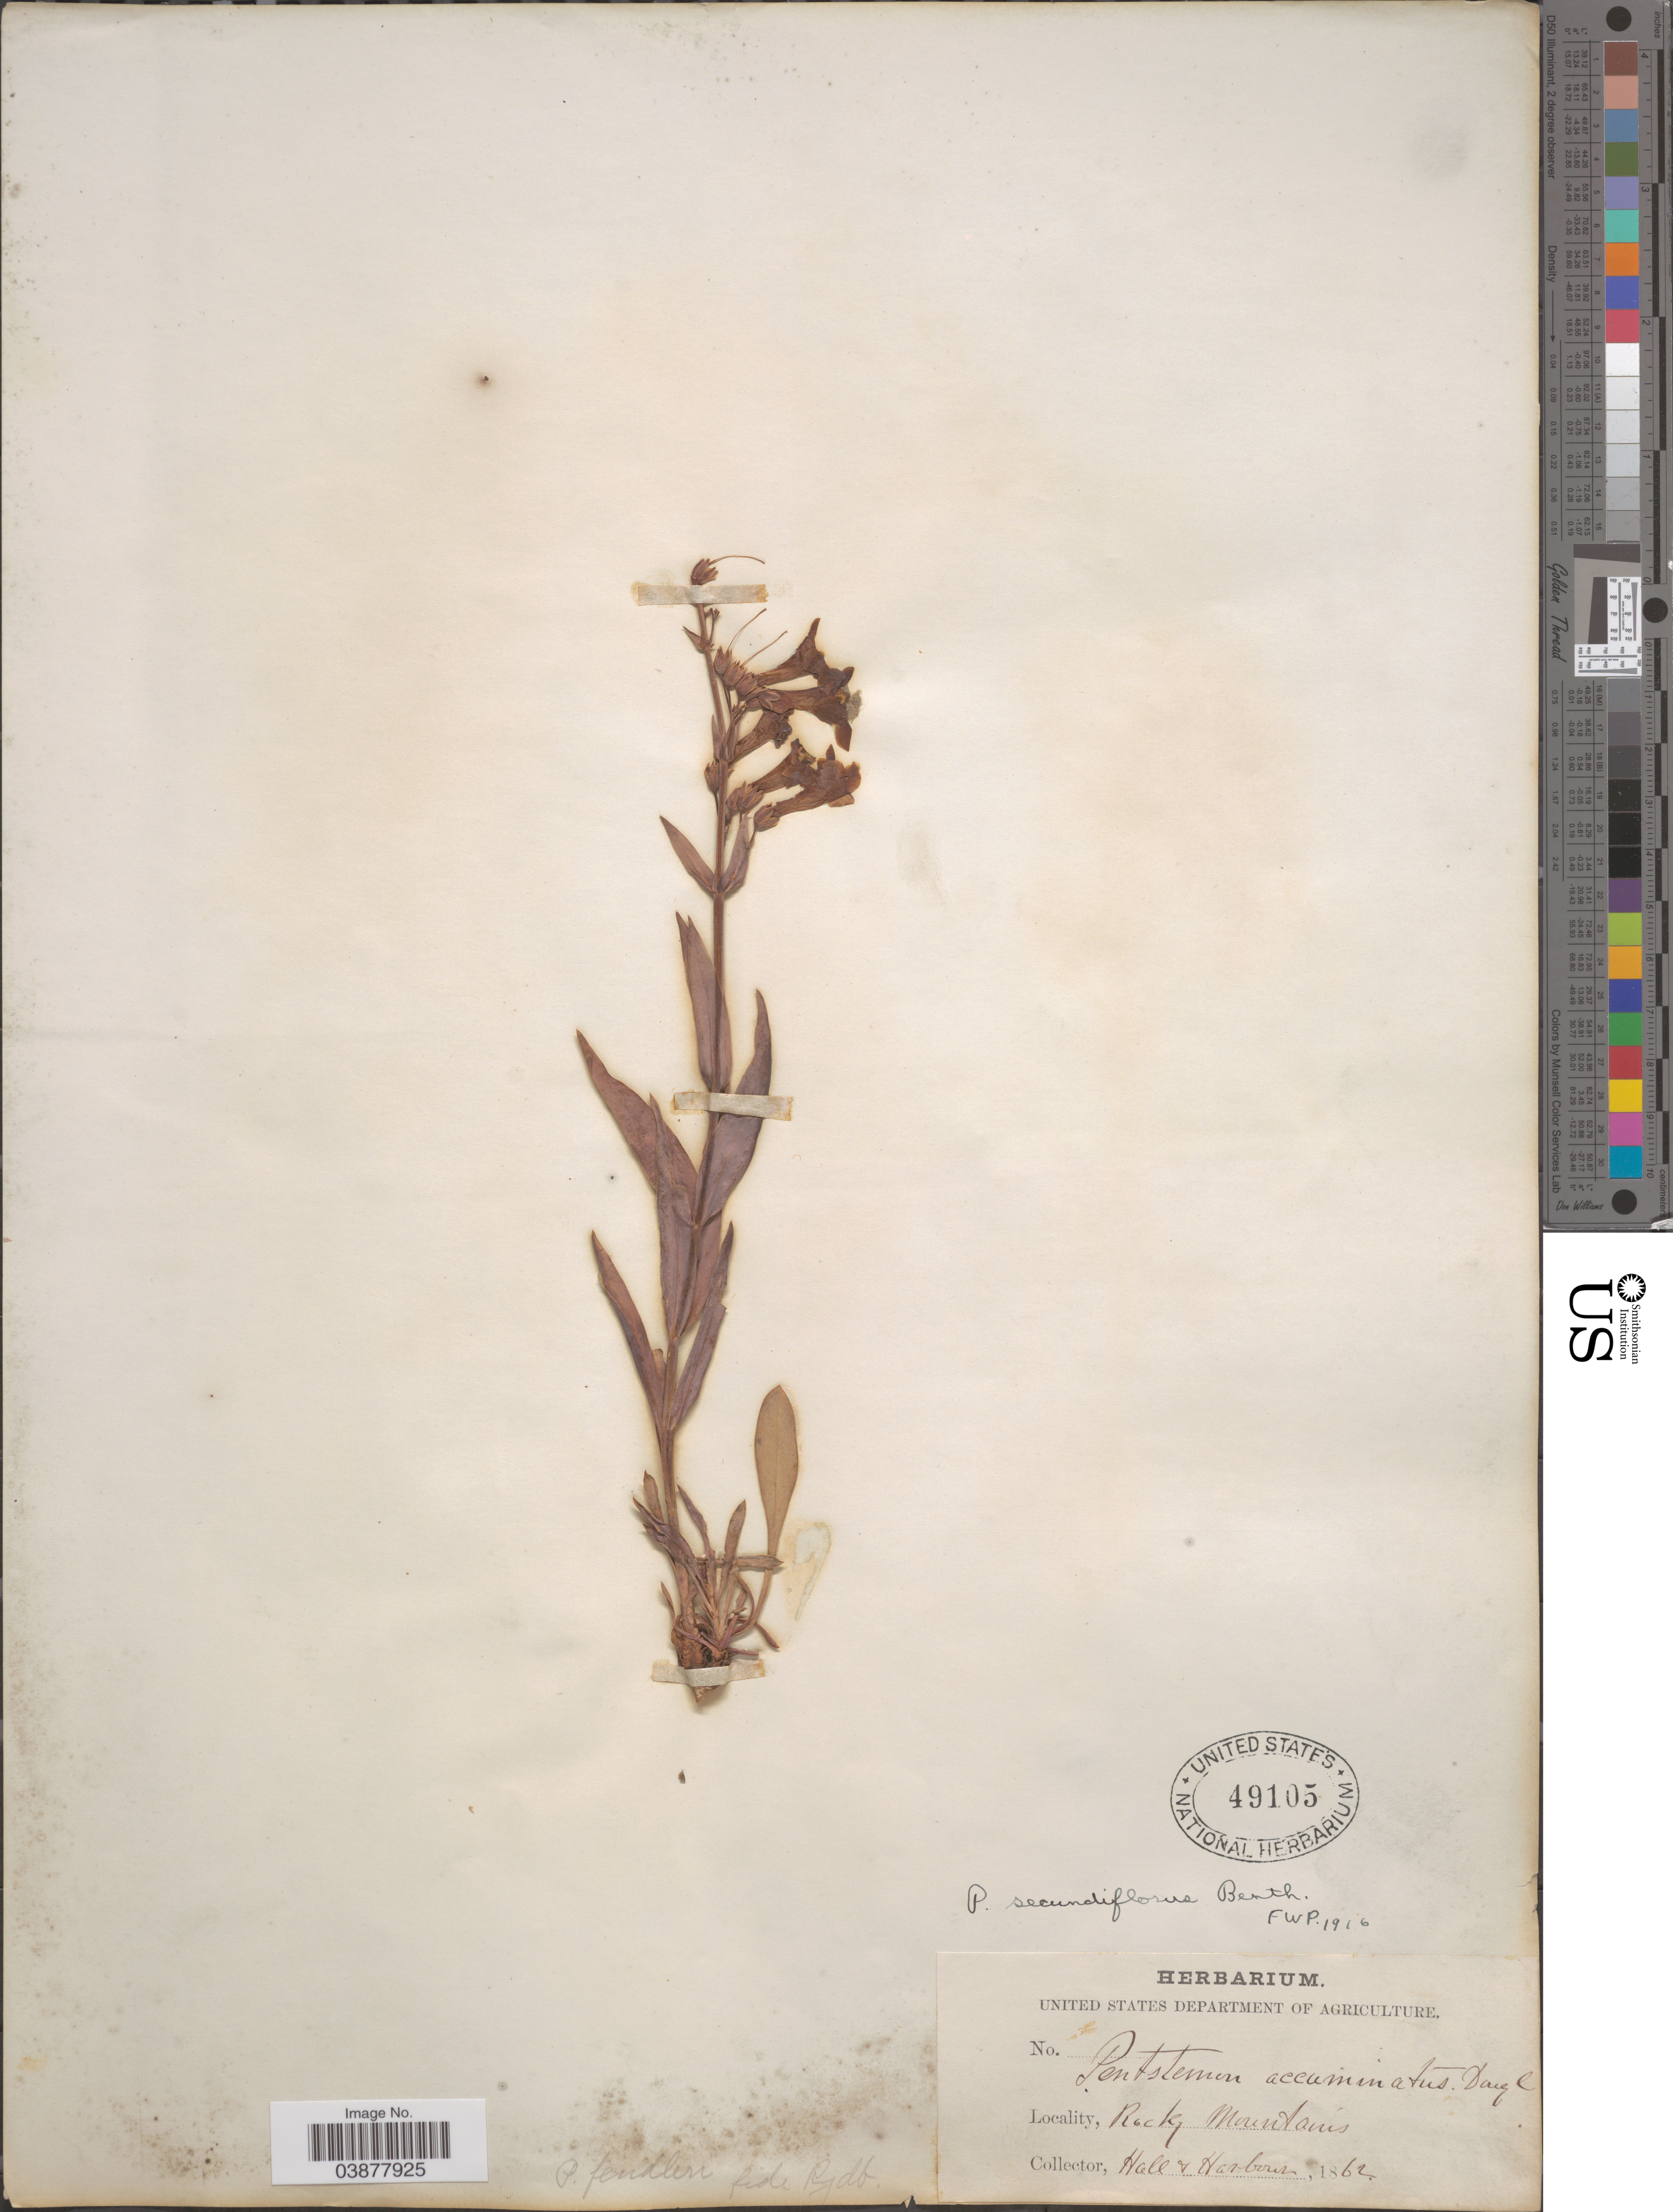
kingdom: Plantae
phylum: Tracheophyta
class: Magnoliopsida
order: Lamiales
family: Plantaginaceae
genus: Penstemon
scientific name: Penstemon secundiflorus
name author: Benth.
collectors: -- Hall & Harbour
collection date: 1862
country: United States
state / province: Colorado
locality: Rocky Mountains.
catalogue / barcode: US 49105